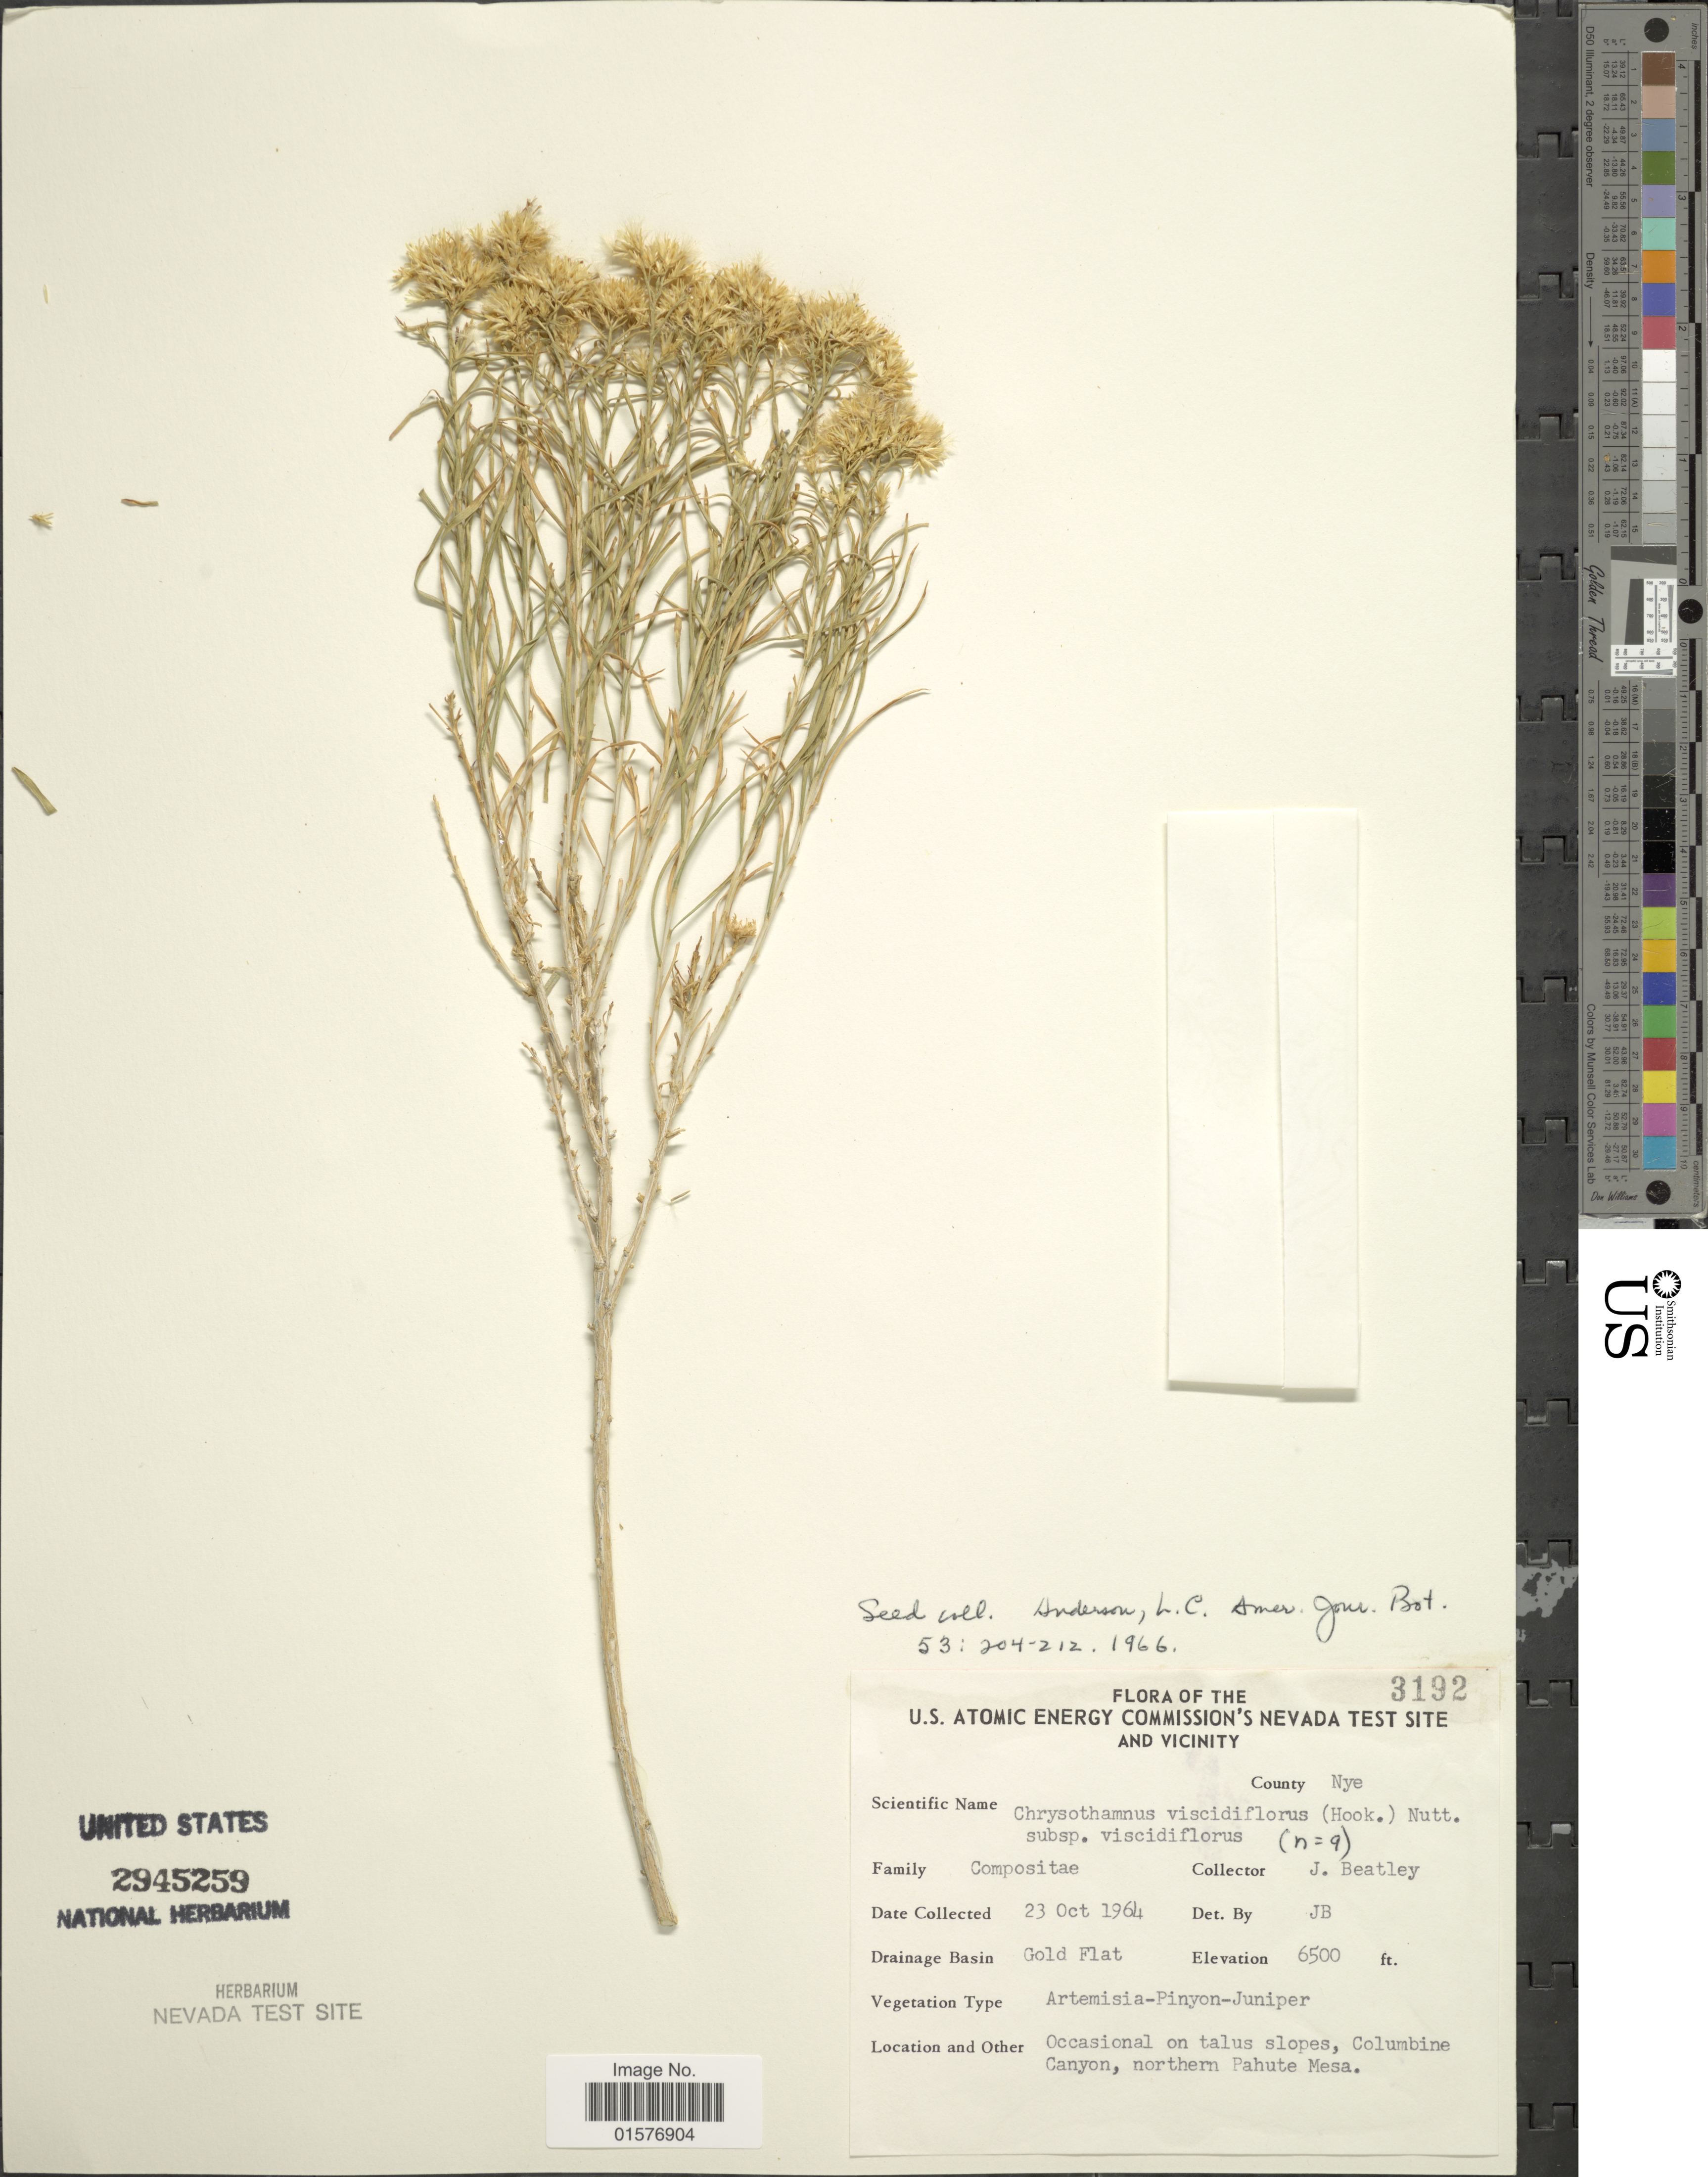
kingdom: Plantae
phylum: Tracheophyta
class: Magnoliopsida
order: Asterales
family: Asteraceae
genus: Chrysothamnus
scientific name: Chrysothamnus viscidiflorus subsp. viscidiflorus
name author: (Hook.) Nutt.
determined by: Urbatsch, Lowell E., Curator (LSU), Louisiana State University (UNITED STATES)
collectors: J. C. Beatley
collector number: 3192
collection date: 1964-10-23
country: United States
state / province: Nevada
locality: U.S. Atomic Energy Commission's Nevada Test Site And Vicinity, County Nye, Drainage Basin Gold Flat, Occasional on talus slopes, Columbine Canyon, northern Pahute Mesa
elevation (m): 1981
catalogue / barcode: US 2945259